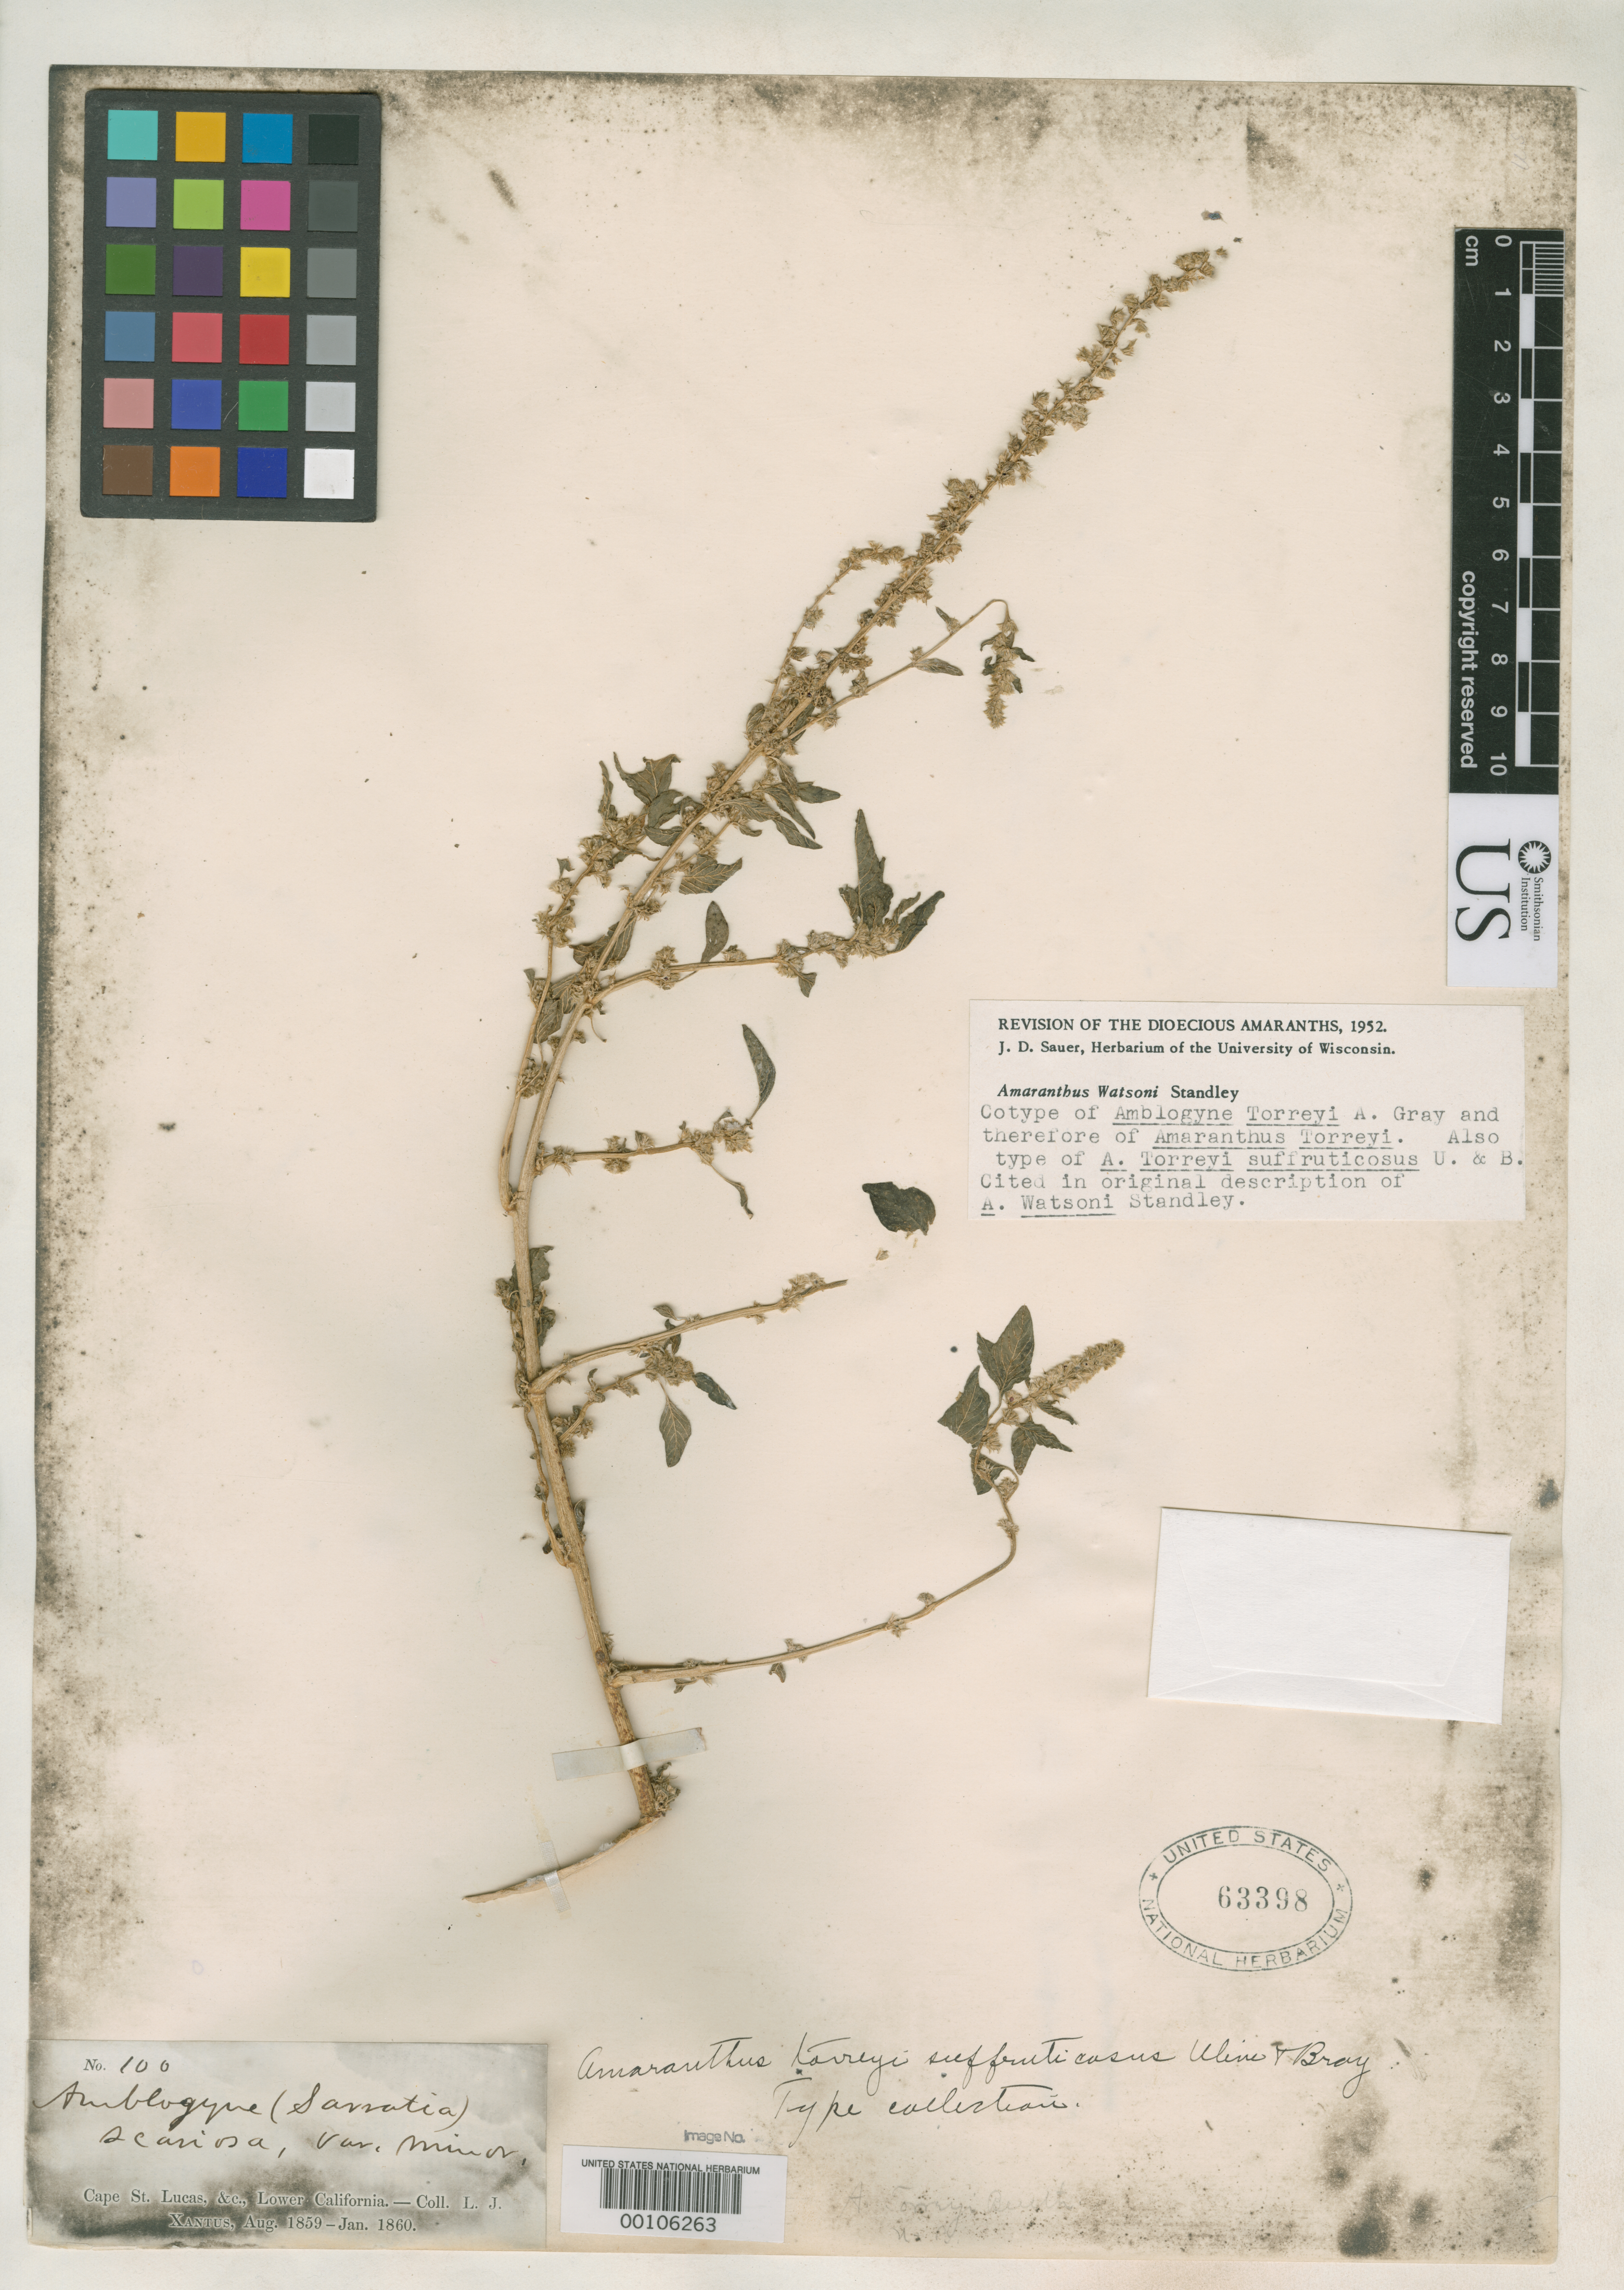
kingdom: Plantae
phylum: Tracheophyta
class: Magnoliopsida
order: Caryophyllales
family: Amaranthaceae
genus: Amaranthus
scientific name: Amaranthus torreyi var. suffruticosus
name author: Uline & W.L. Bray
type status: Type Collection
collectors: L. J. Xantus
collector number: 100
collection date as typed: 1859 to -- --- 1860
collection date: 1859/1860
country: Mexico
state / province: Baja California Sur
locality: Cape San Lucas.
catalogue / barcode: US 63398